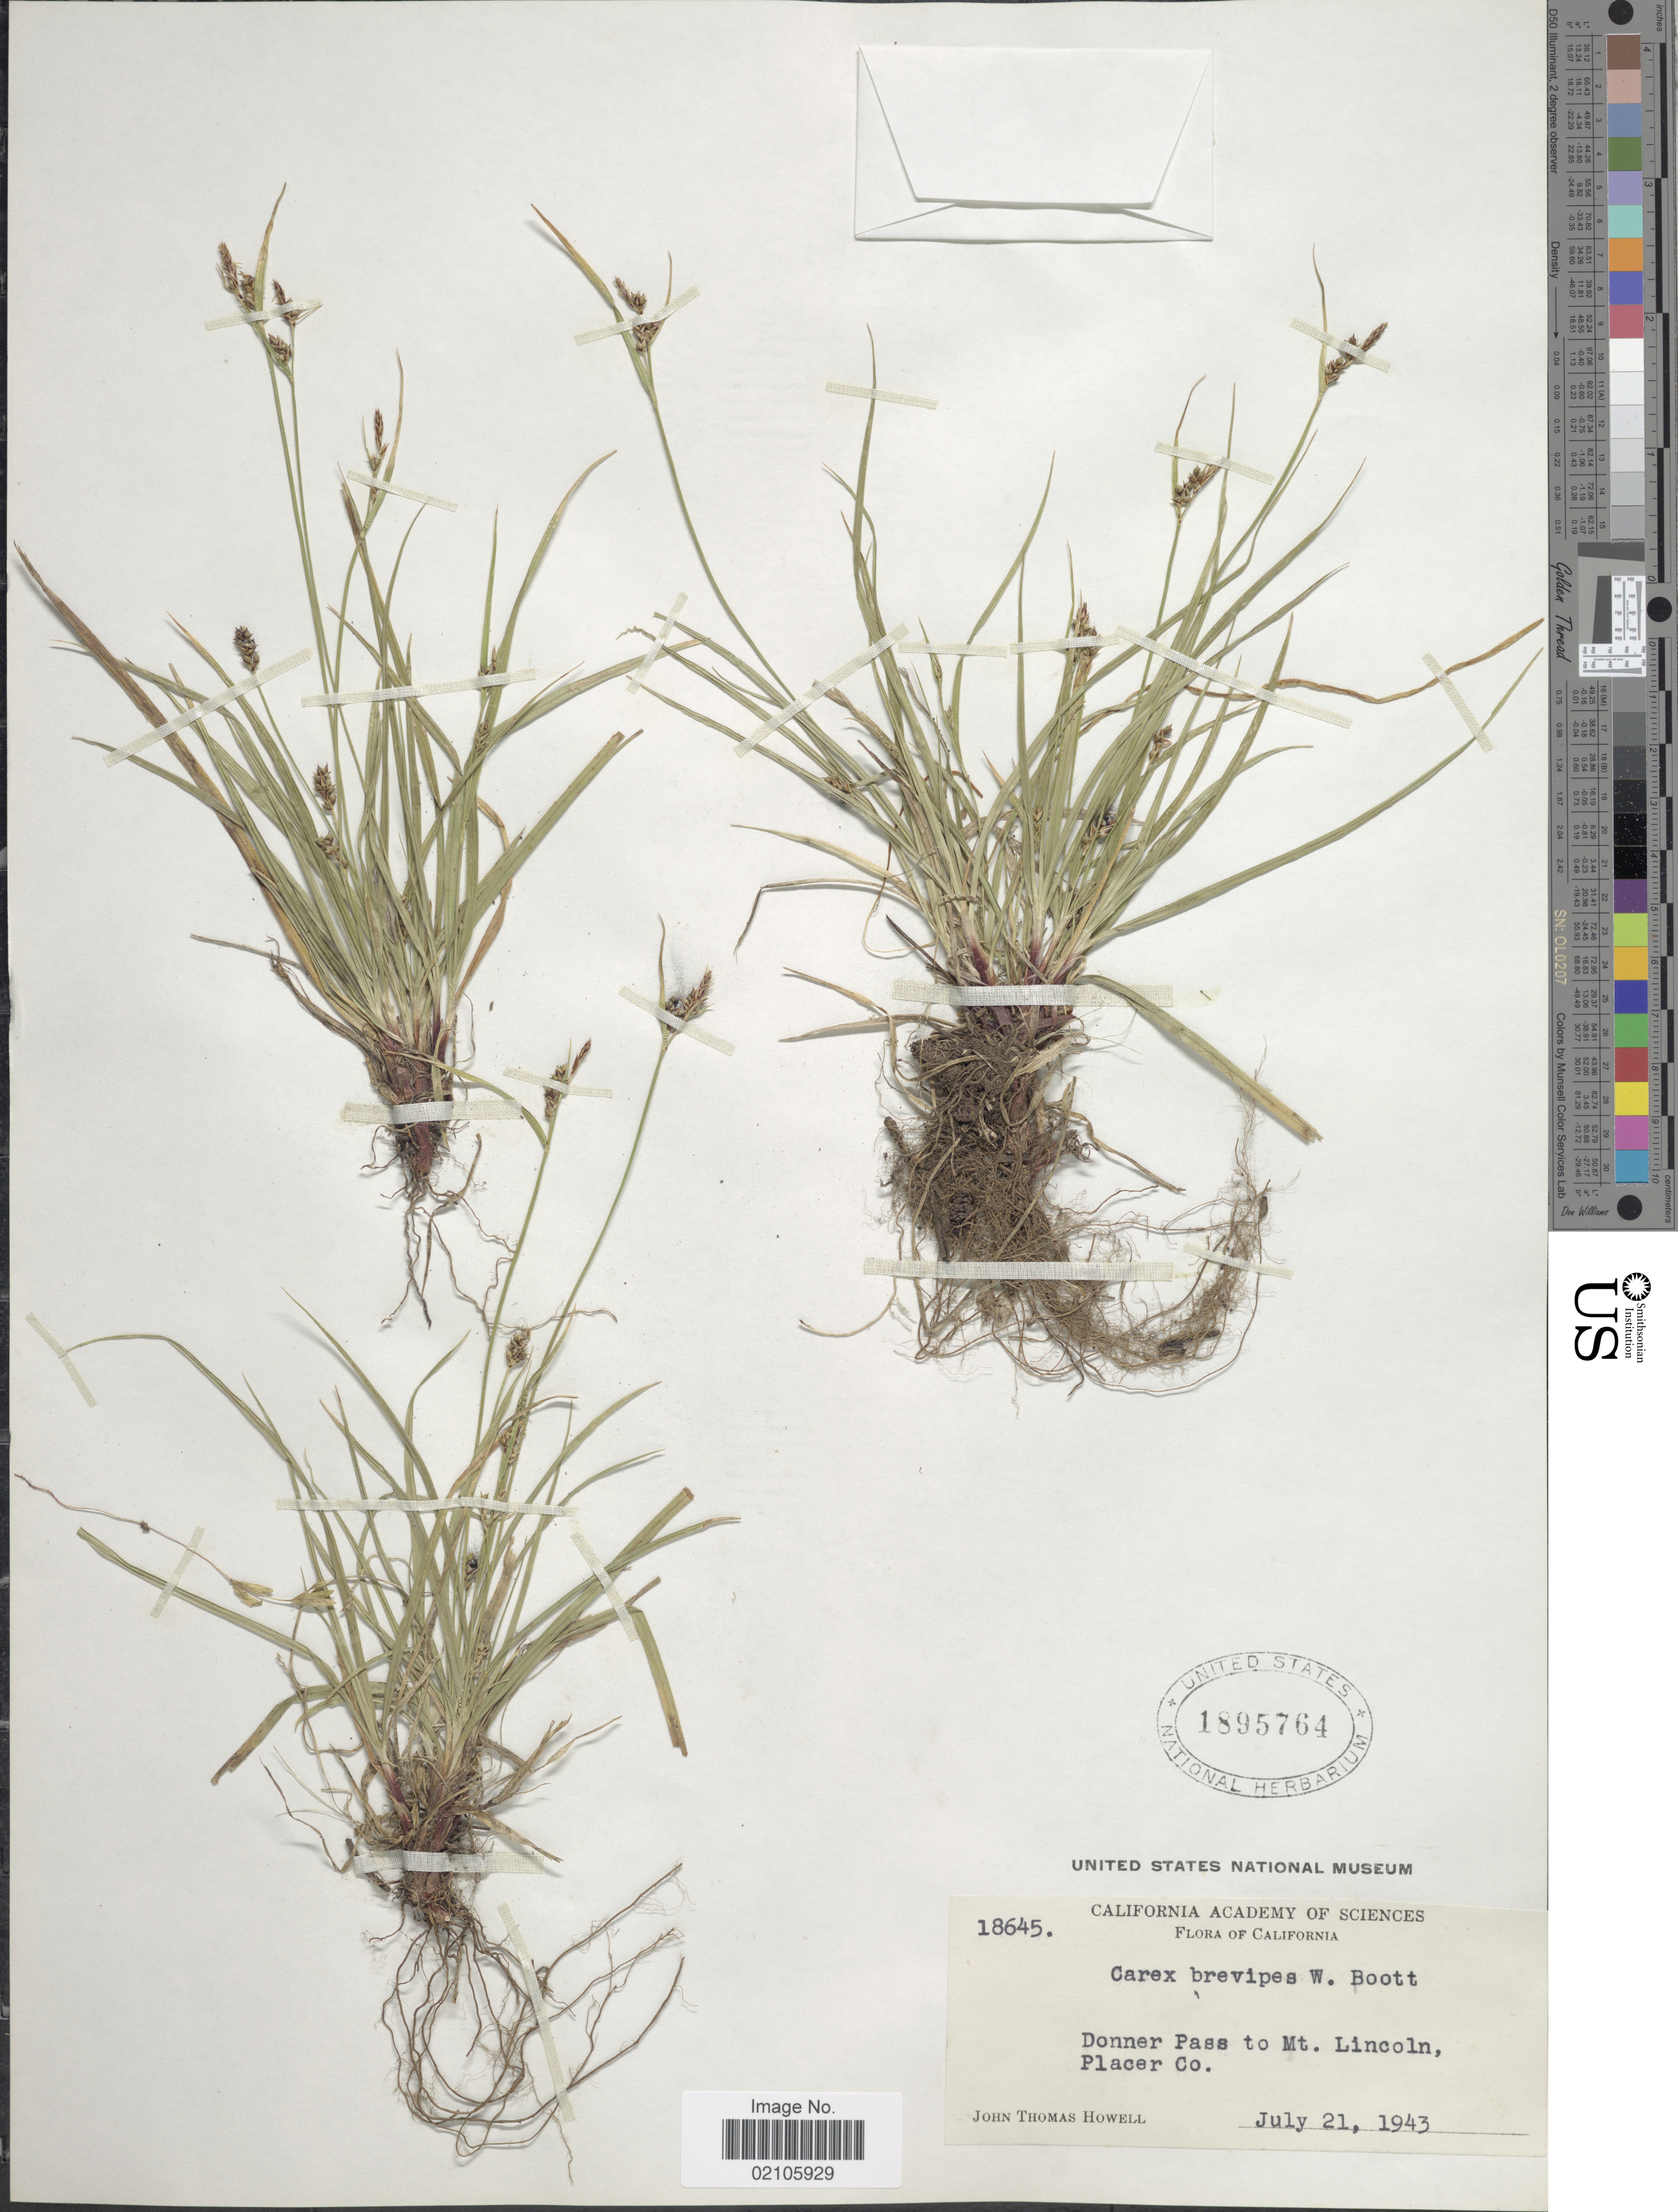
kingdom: Plantae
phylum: Tracheophyta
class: Liliopsida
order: Poales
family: Cyperaceae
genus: Carex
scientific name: Carex rossii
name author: Boott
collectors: J. T. Howell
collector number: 18645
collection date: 1943-07-21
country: United States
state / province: California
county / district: Placer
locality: Donner Pass to Mt. Lincoln Placer Co.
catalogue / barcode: US 1895764